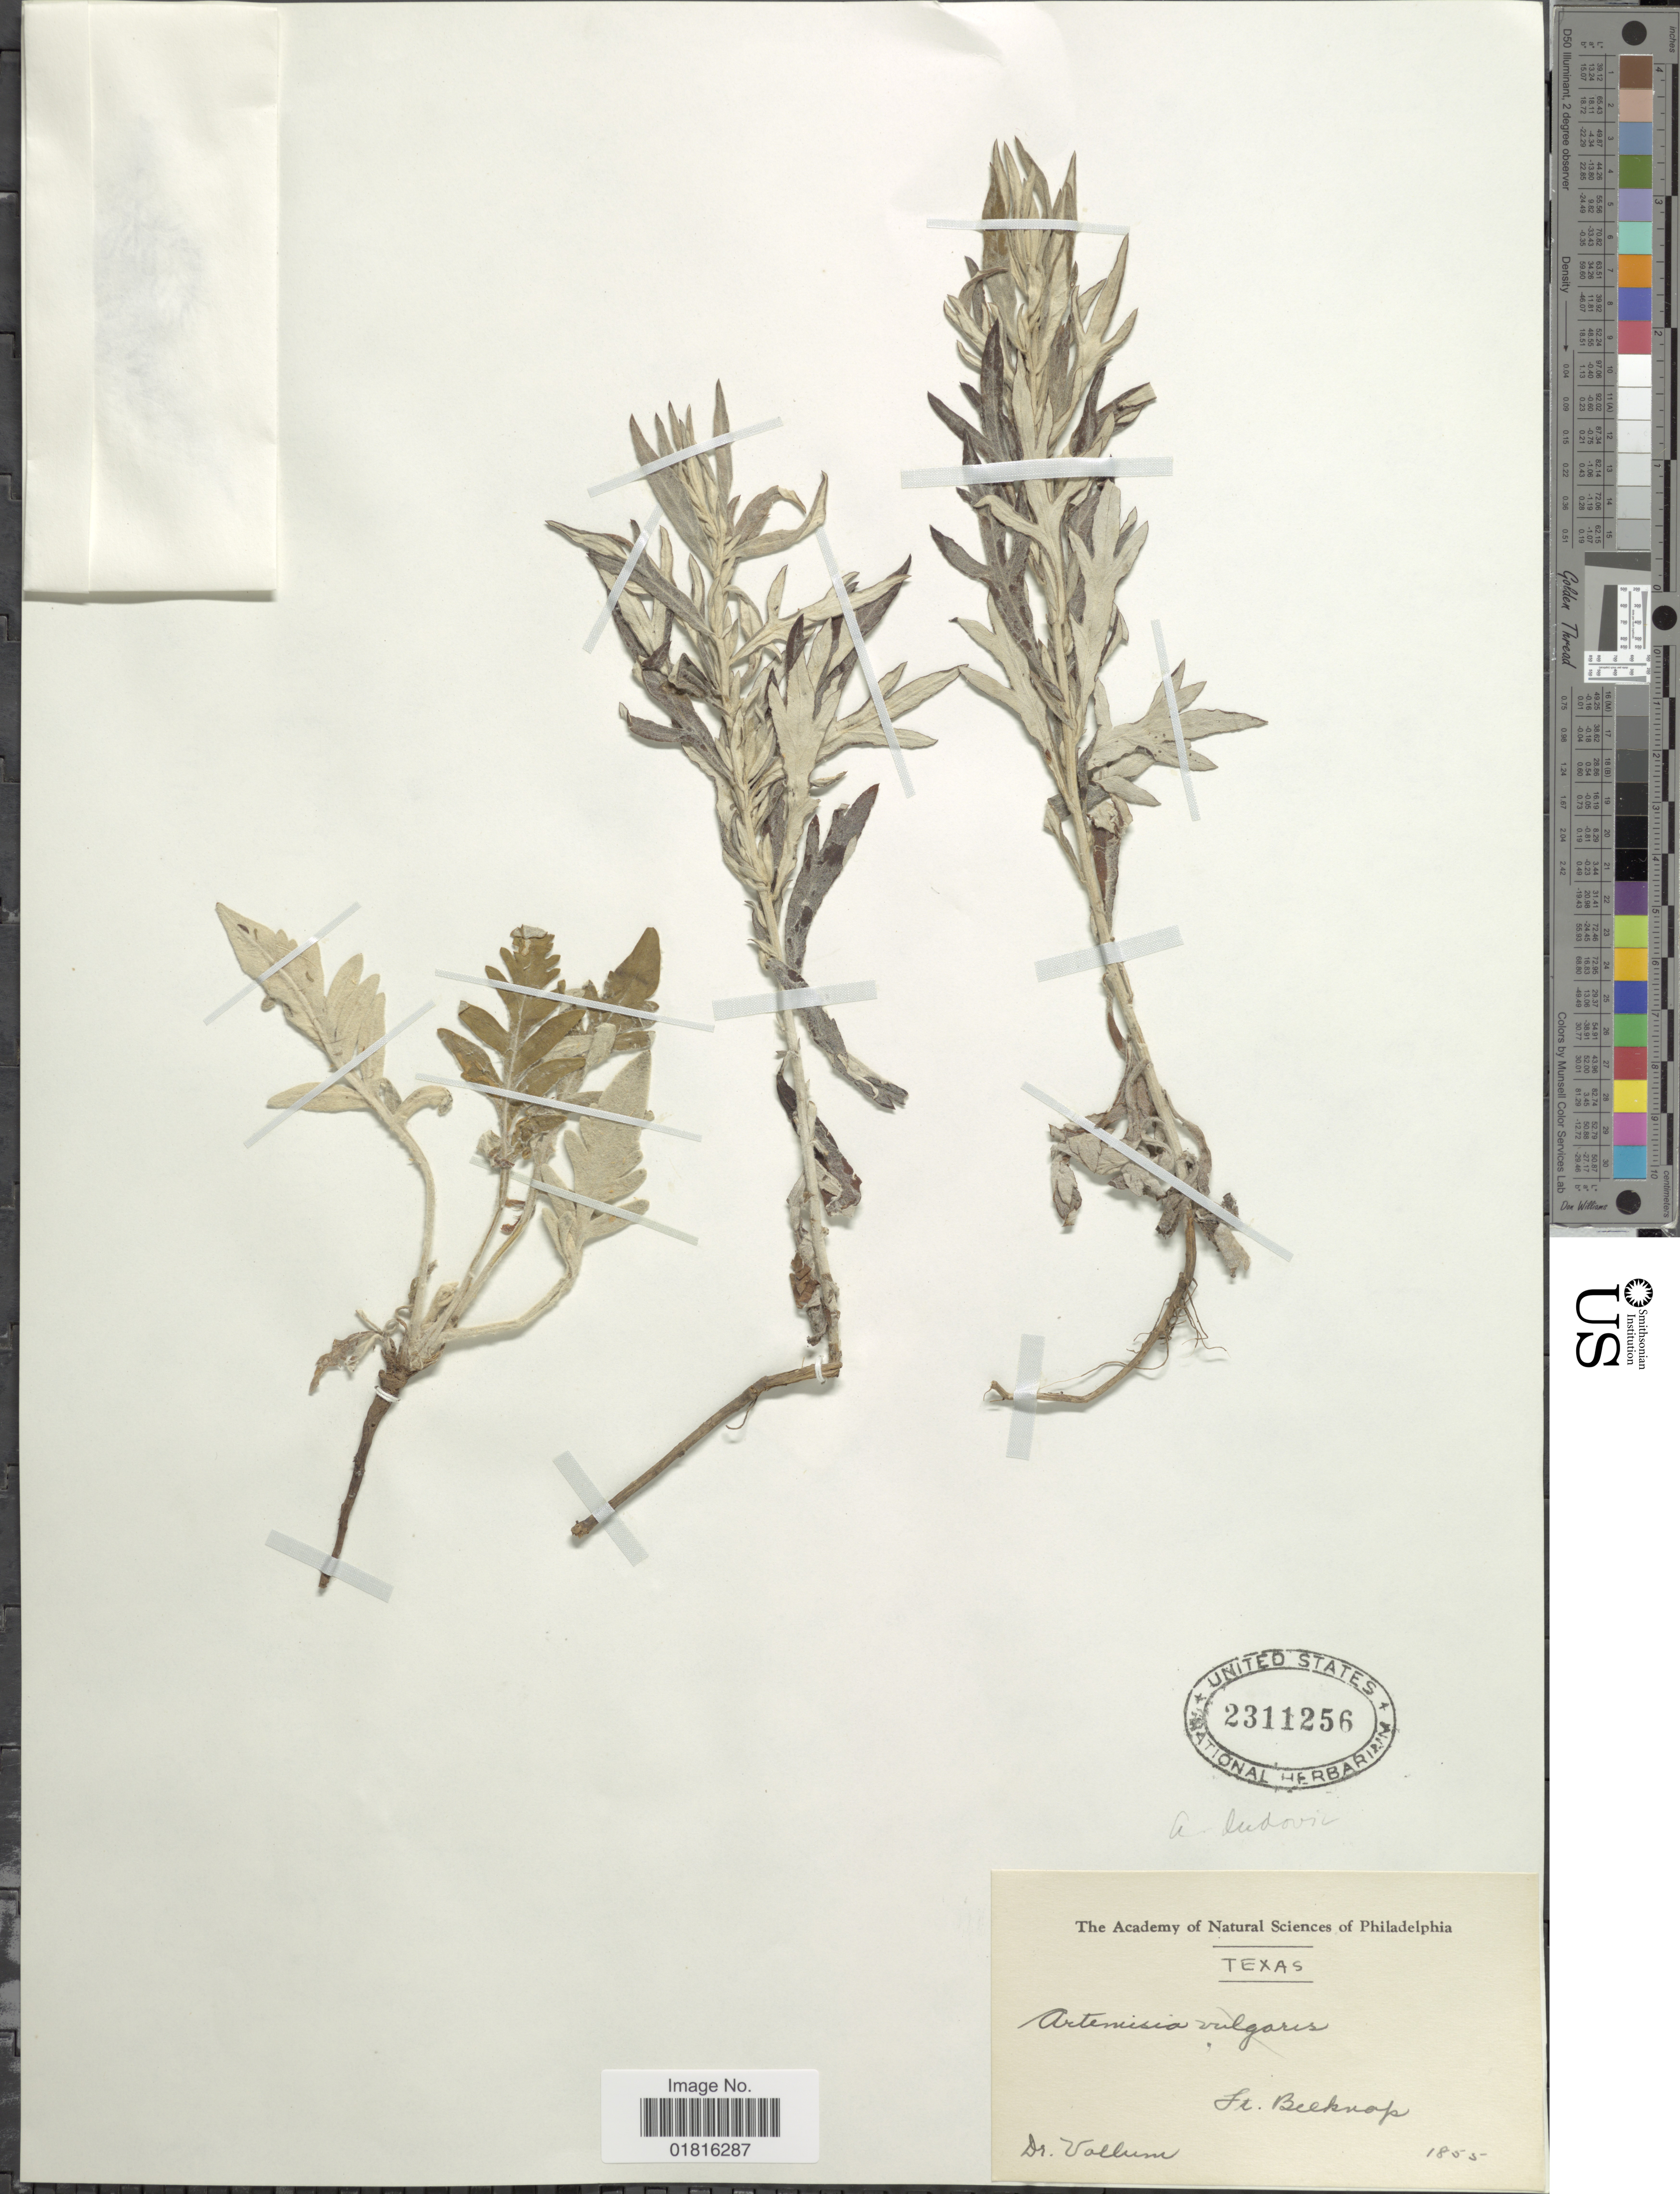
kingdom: Plantae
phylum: Tracheophyta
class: Magnoliopsida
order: Asterales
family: Asteraceae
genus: Artemisia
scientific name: Artemisia ludoviciana subsp. mexicana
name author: (Willd. ex Spreng.) D.D. Keck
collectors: -. Vollum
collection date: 1855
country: United States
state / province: Texas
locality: St Becknop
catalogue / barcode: US 2311256